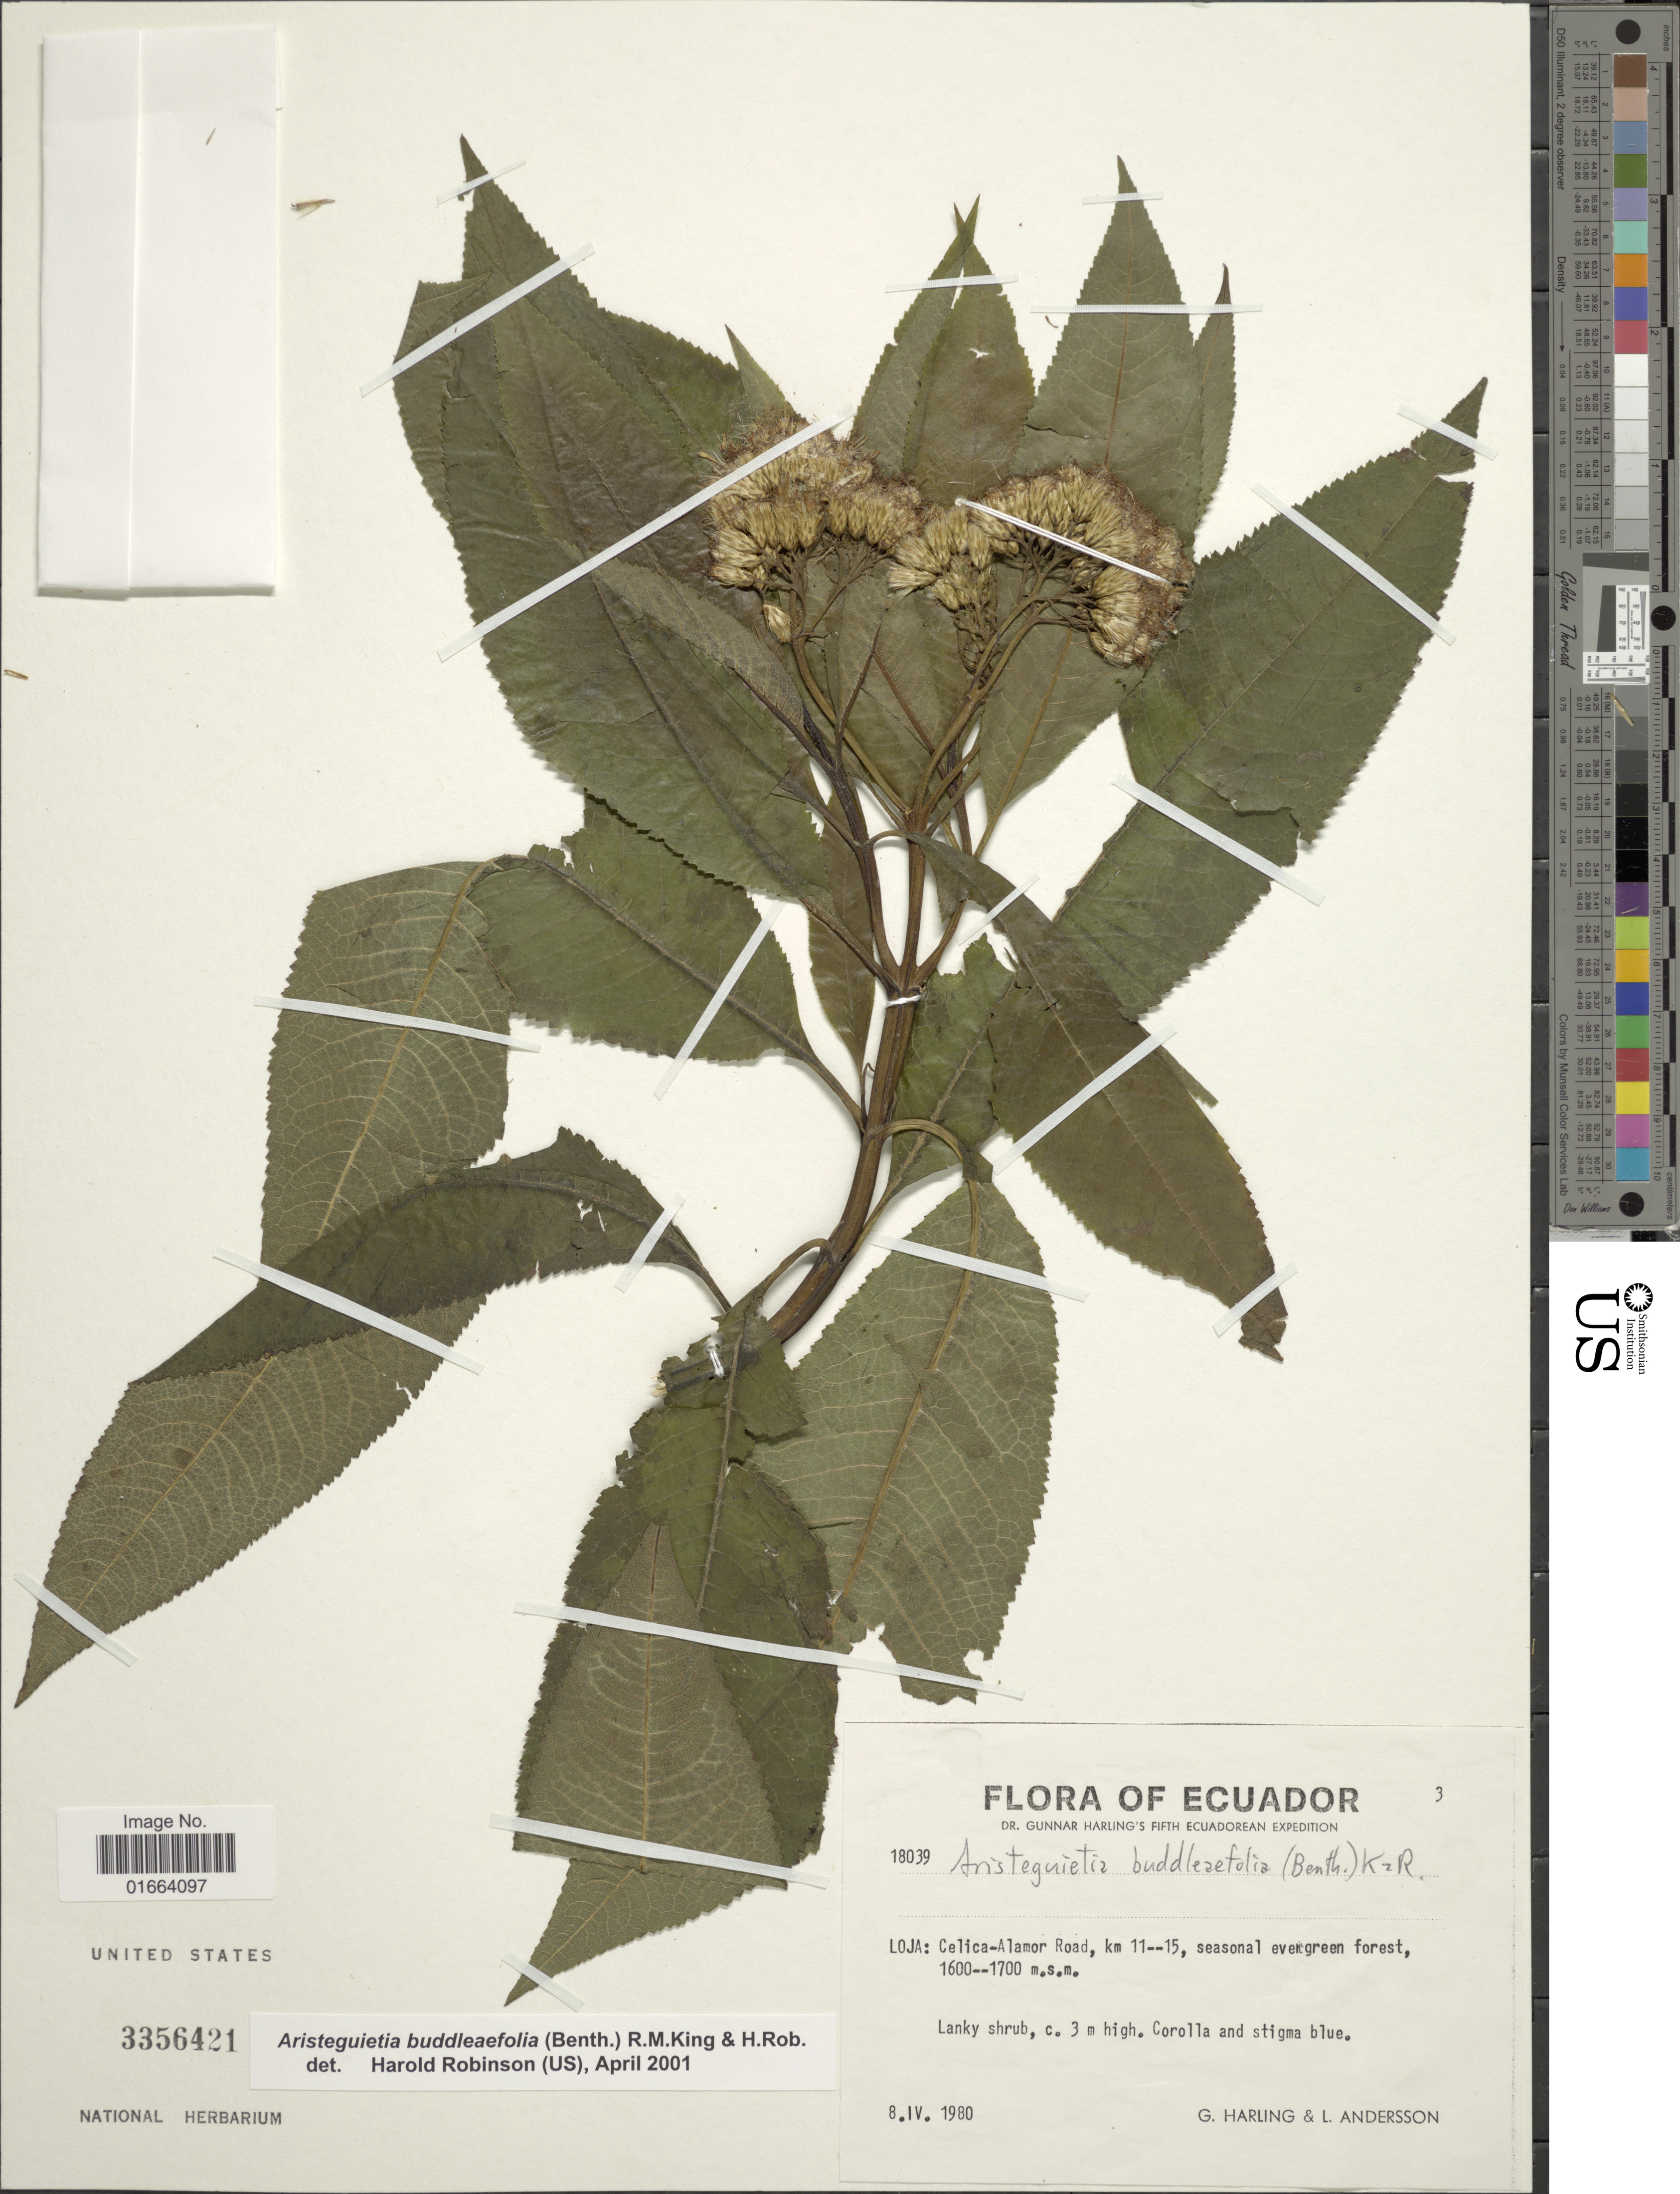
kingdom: Plantae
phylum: Tracheophyta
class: Magnoliopsida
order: Asterales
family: Asteraceae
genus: Aristeguietia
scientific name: Aristeguietia buddleaefolia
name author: (Benth.) R.M. King & H. Rob.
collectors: G. Harling & L. Andersson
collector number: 18039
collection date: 1980-04-08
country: Ecuador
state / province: Loja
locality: Celica-Alamor Road, km 11--15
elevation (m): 1600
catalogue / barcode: US 3356421